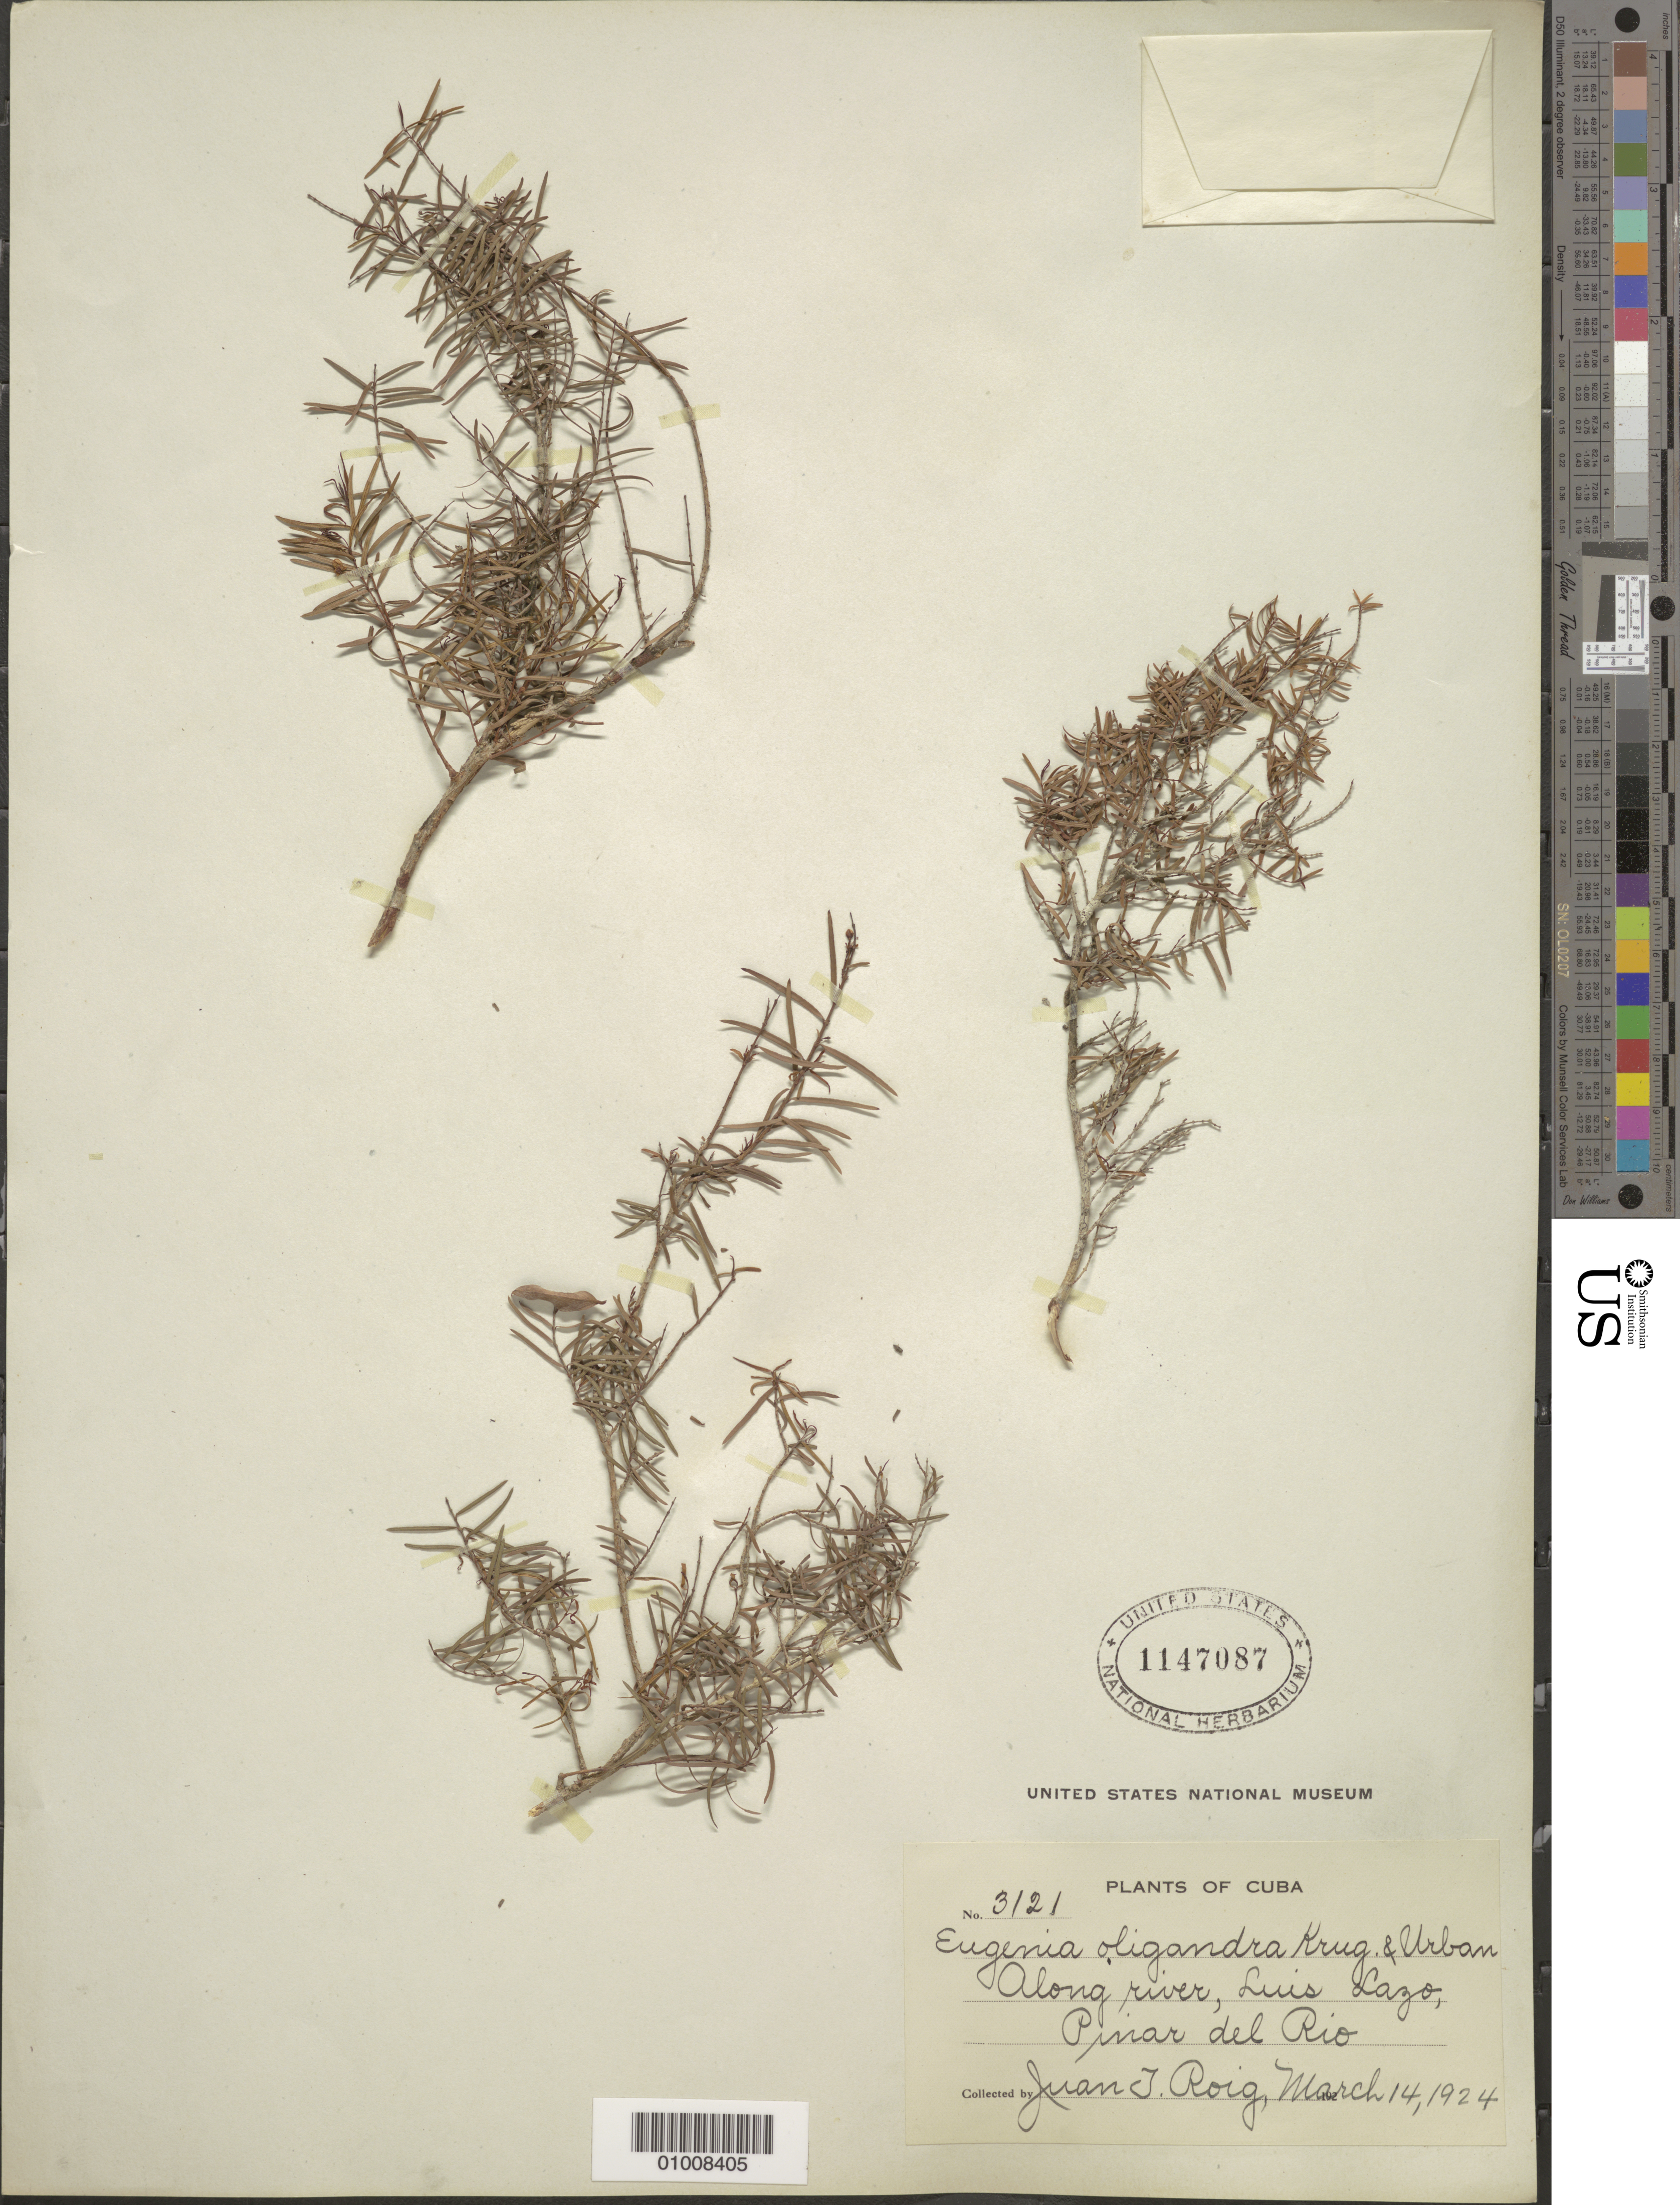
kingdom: Plantae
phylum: Tracheophyta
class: Magnoliopsida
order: Myrtales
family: Myrtaceae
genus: Eugenia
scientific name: Eugenia oligadenia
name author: Urb.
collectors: J. Roig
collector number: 3121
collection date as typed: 14 Mar 1924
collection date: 1924-03-14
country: Cuba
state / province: Pinar del Rio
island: Cuba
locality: Along river, Luis Lazo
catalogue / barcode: US 1147087